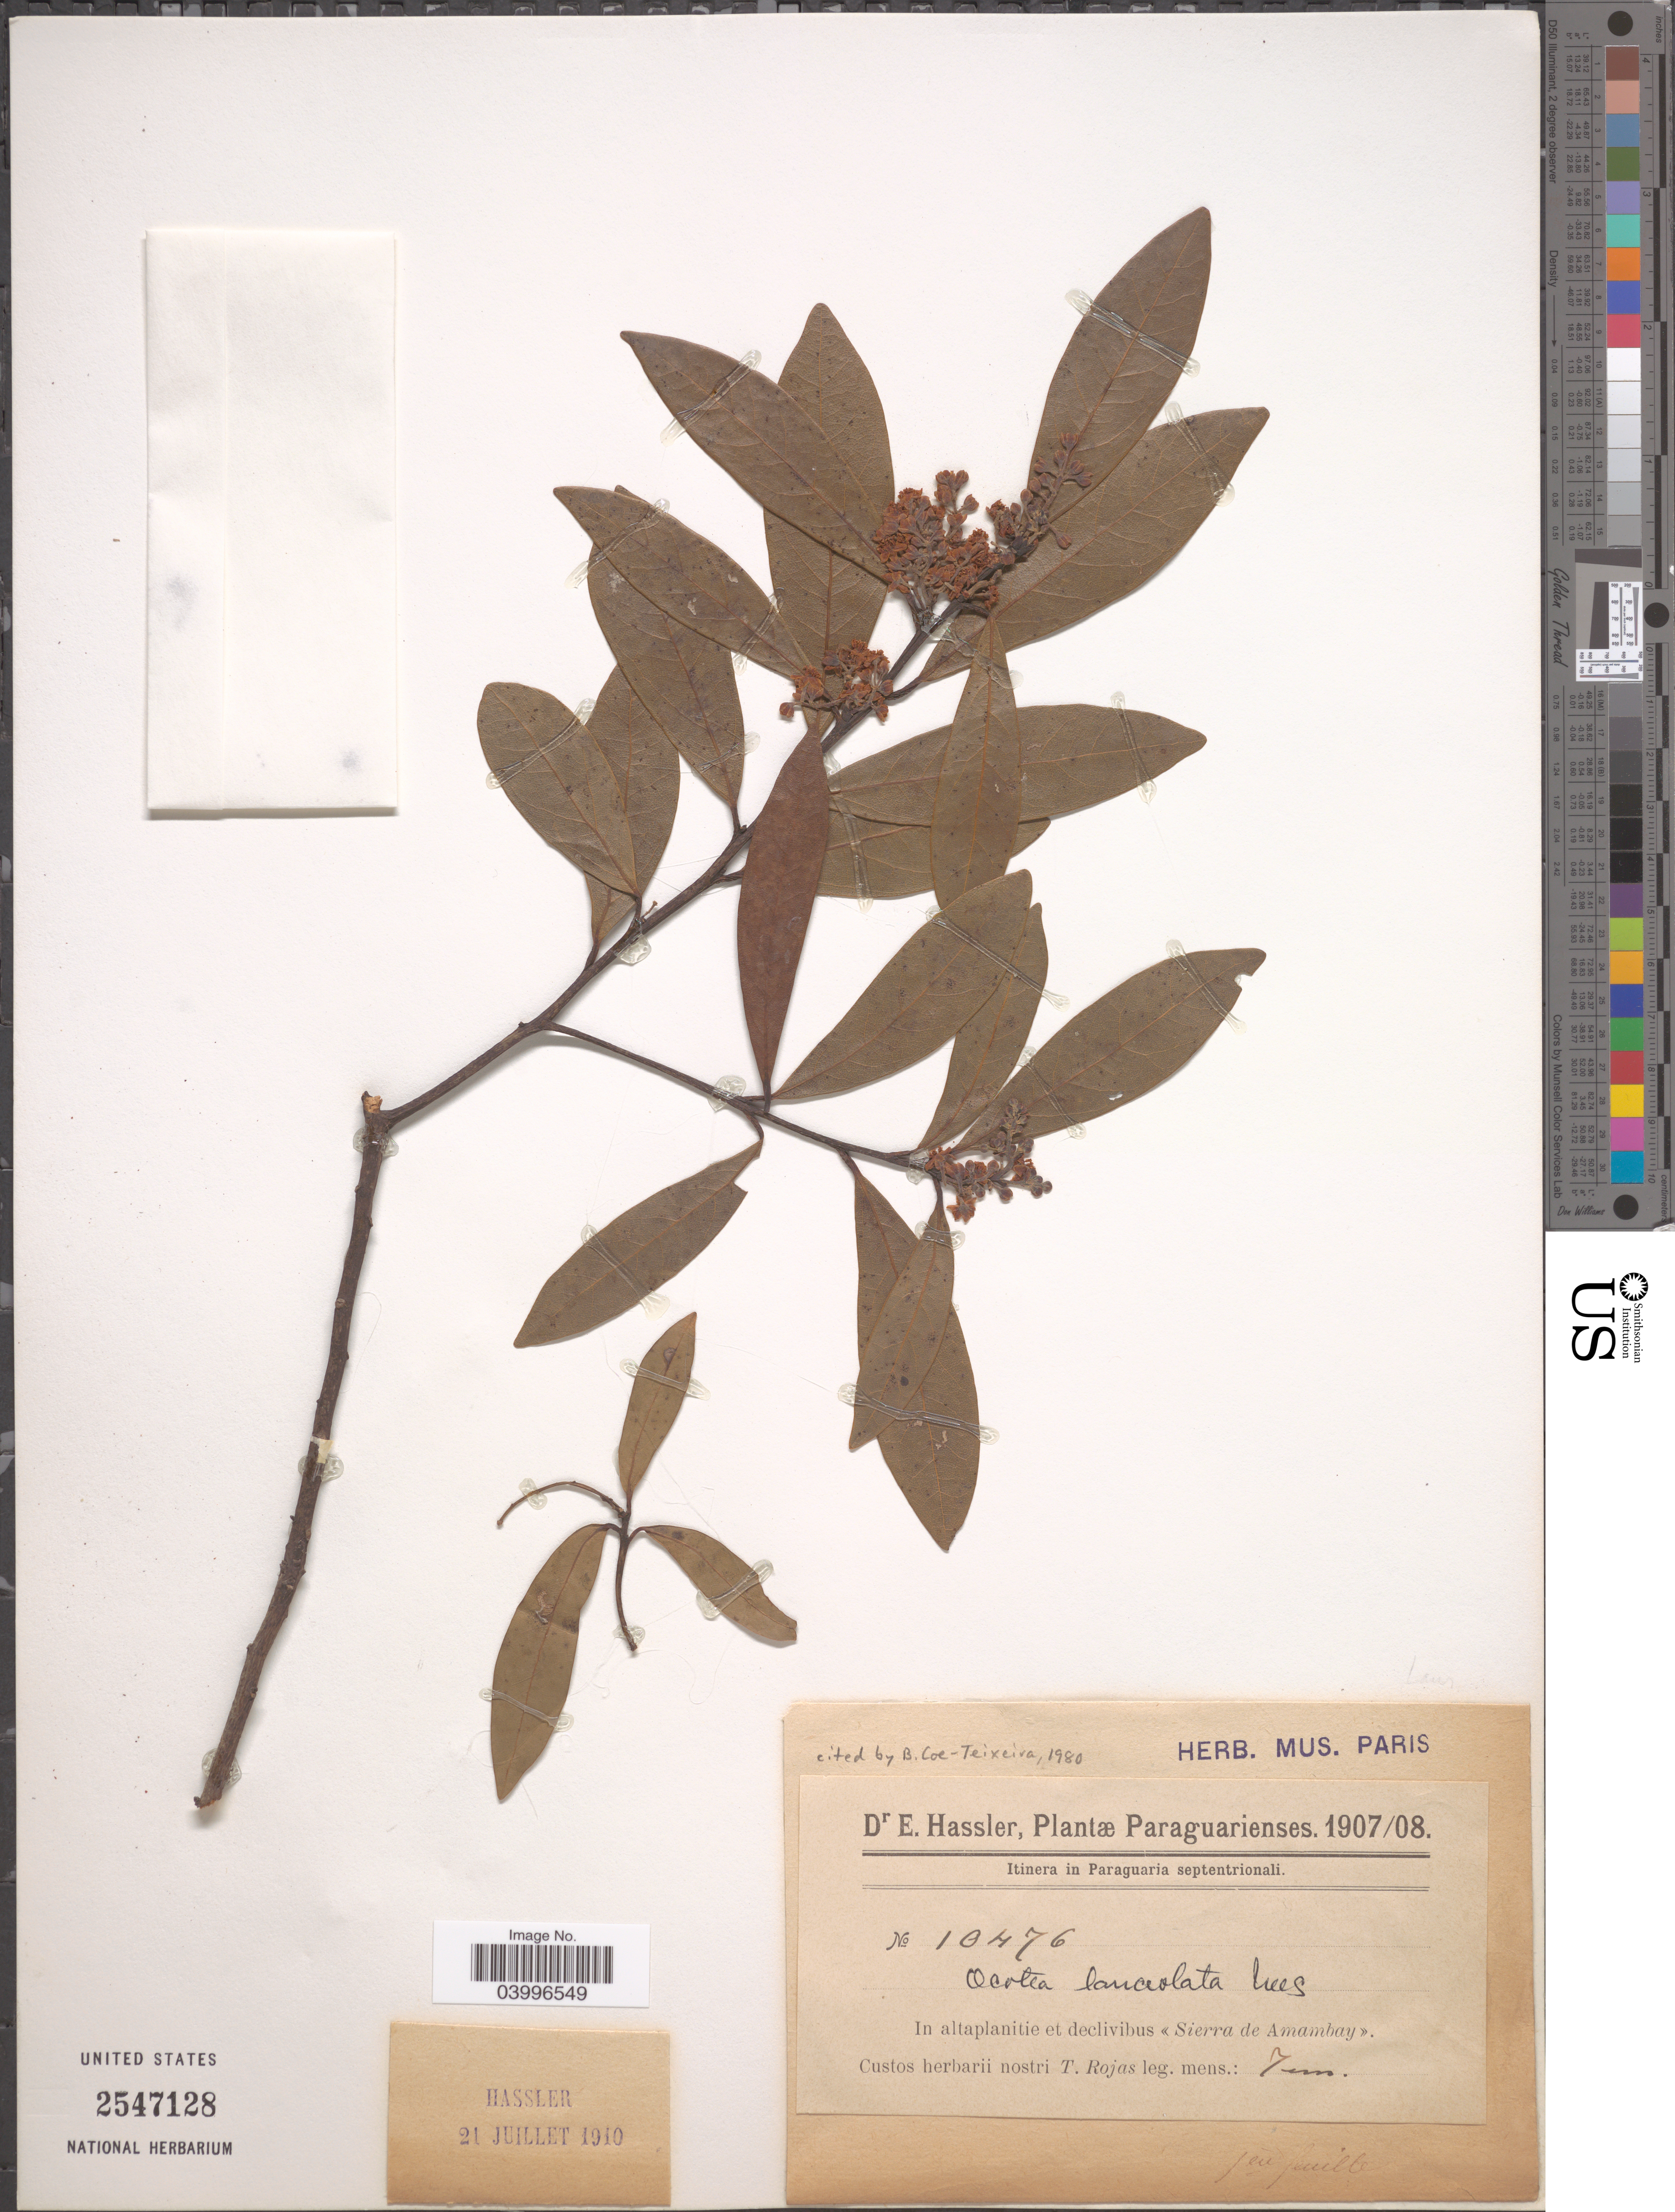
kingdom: Plantae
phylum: Tracheophyta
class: Magnoliopsida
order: Laurales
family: Lauraceae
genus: Ocotea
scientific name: Ocotea lanceolata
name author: Nees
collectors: T. Rojas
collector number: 10476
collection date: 1907-06/1908-06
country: Paraguay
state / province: Amambay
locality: In altaplanitie et declivibus «Sierra de Amambay».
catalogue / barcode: US 2547128